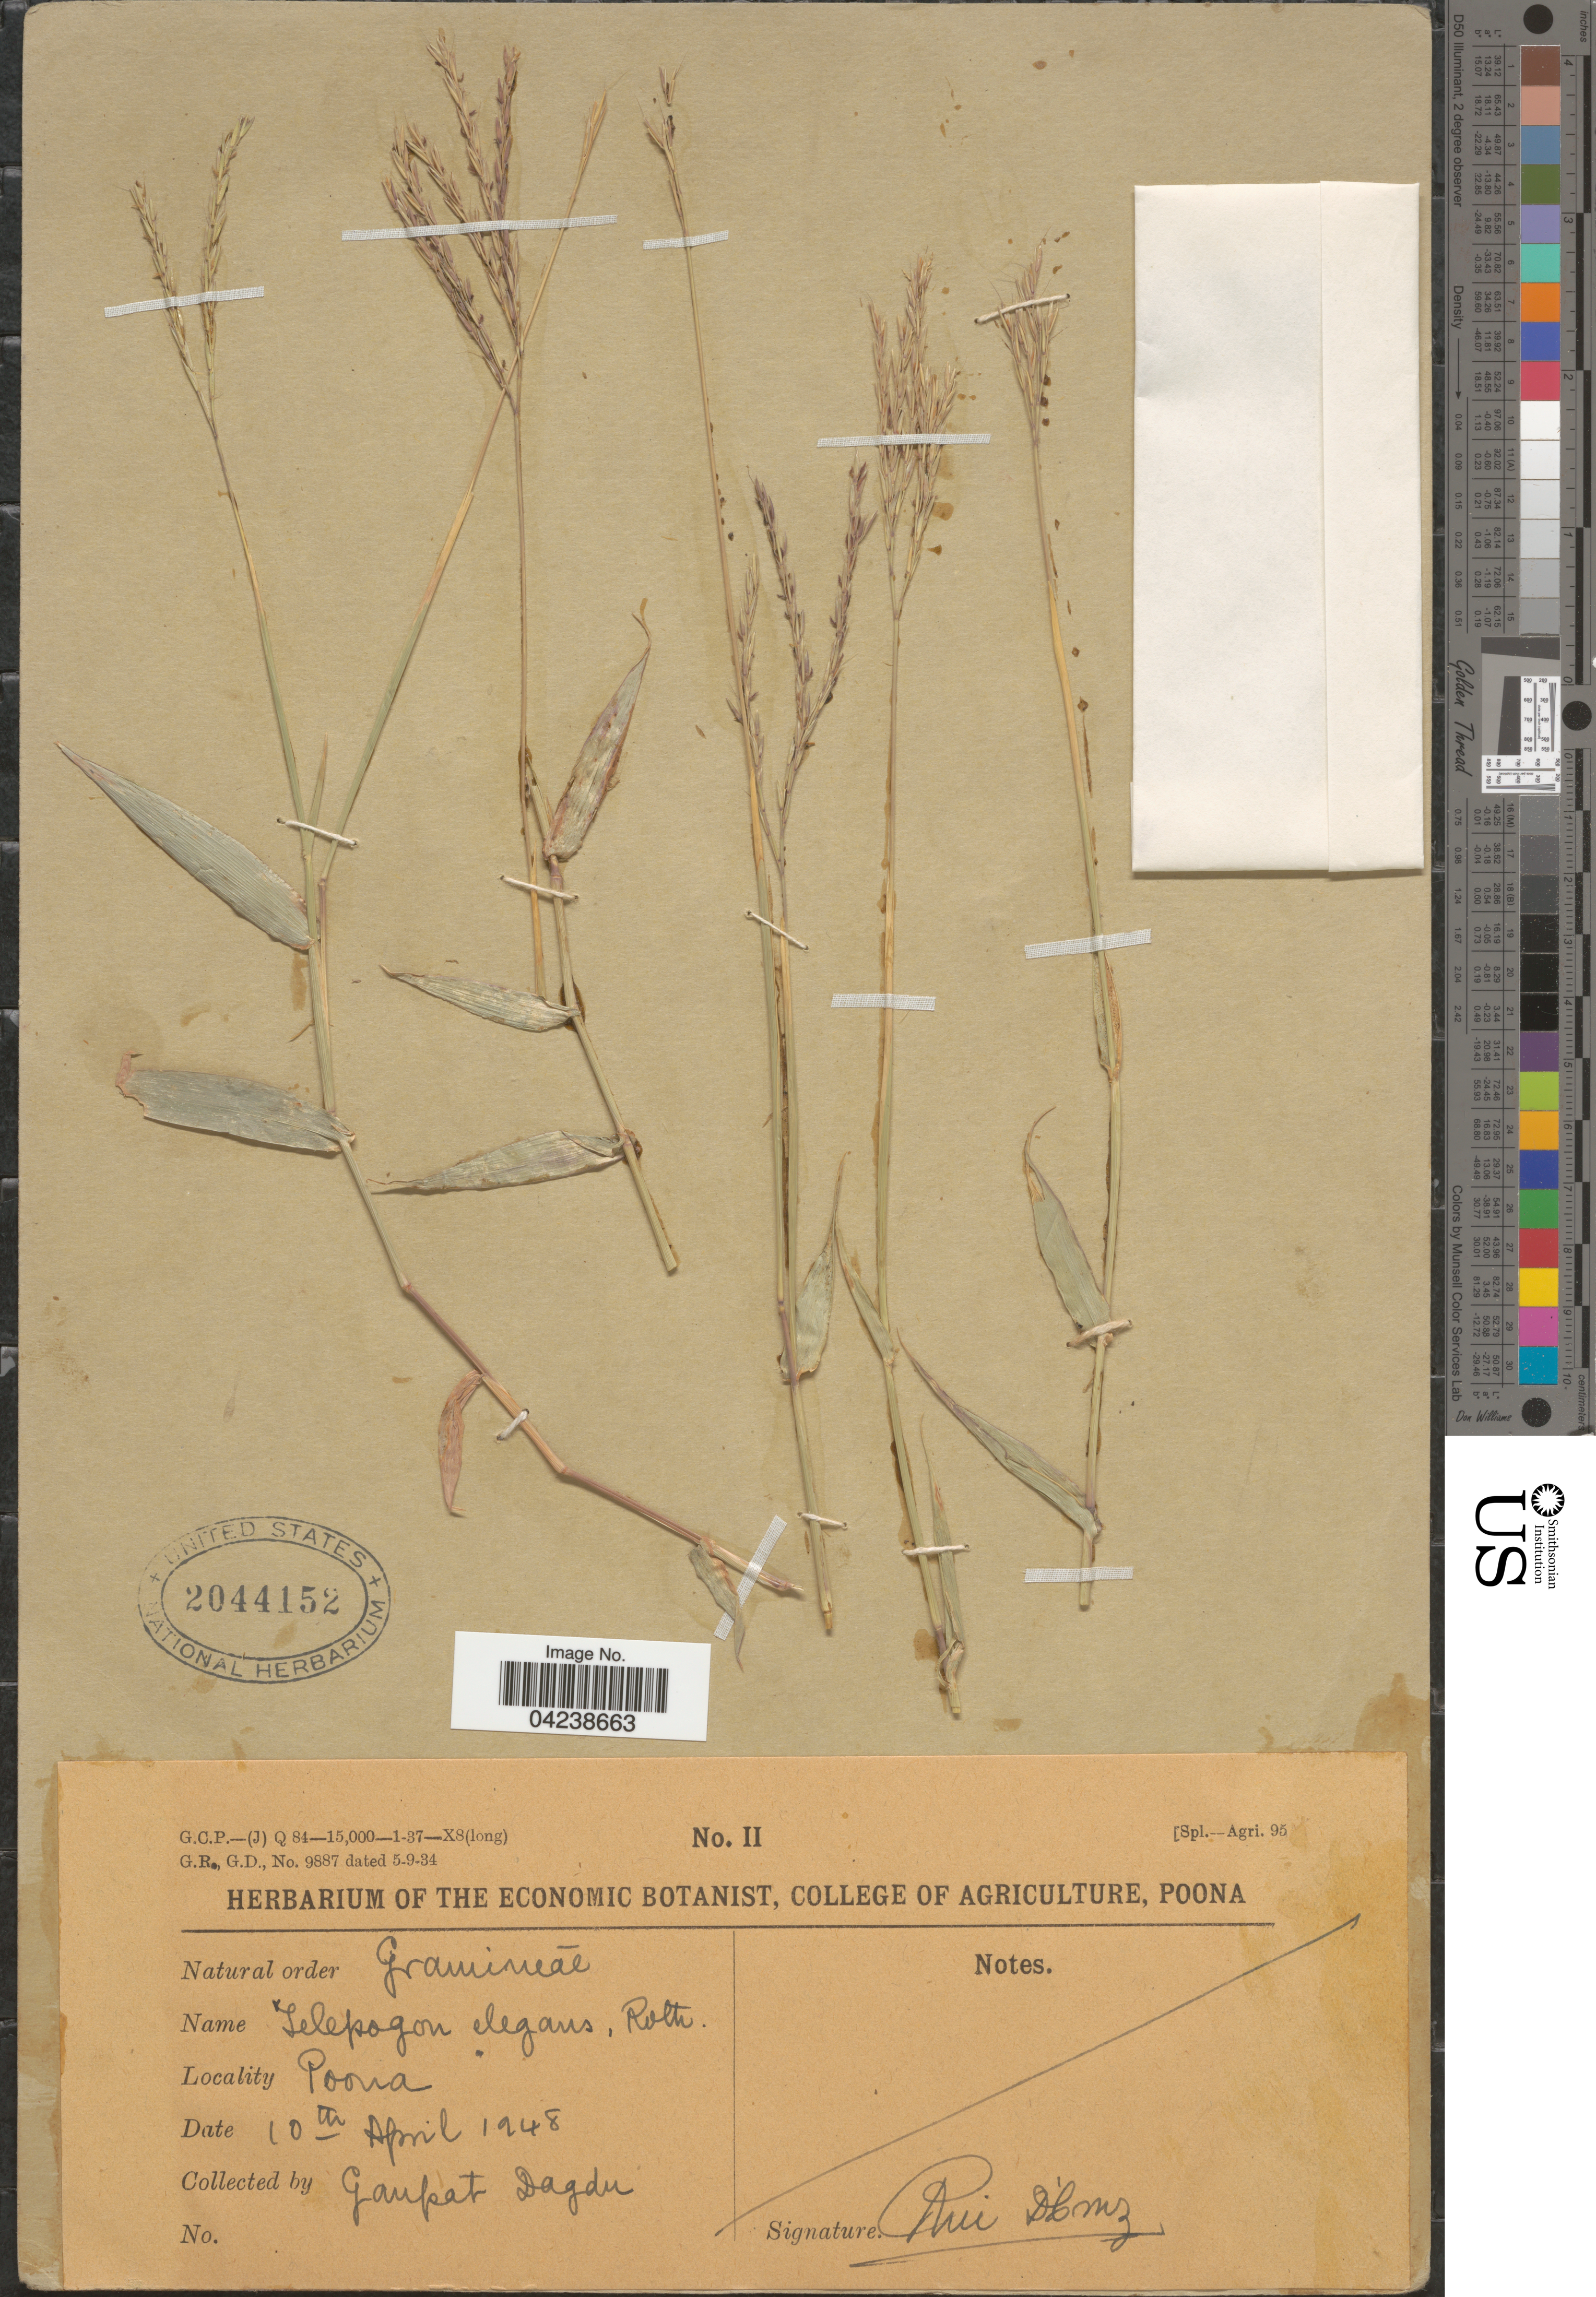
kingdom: Plantae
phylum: Tracheophyta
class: Liliopsida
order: Poales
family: Poaceae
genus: Arthraxon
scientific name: Arthraxon sp.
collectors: G. Dagdu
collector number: II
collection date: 1948-04-10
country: India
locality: Poona.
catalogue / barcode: US 2044152